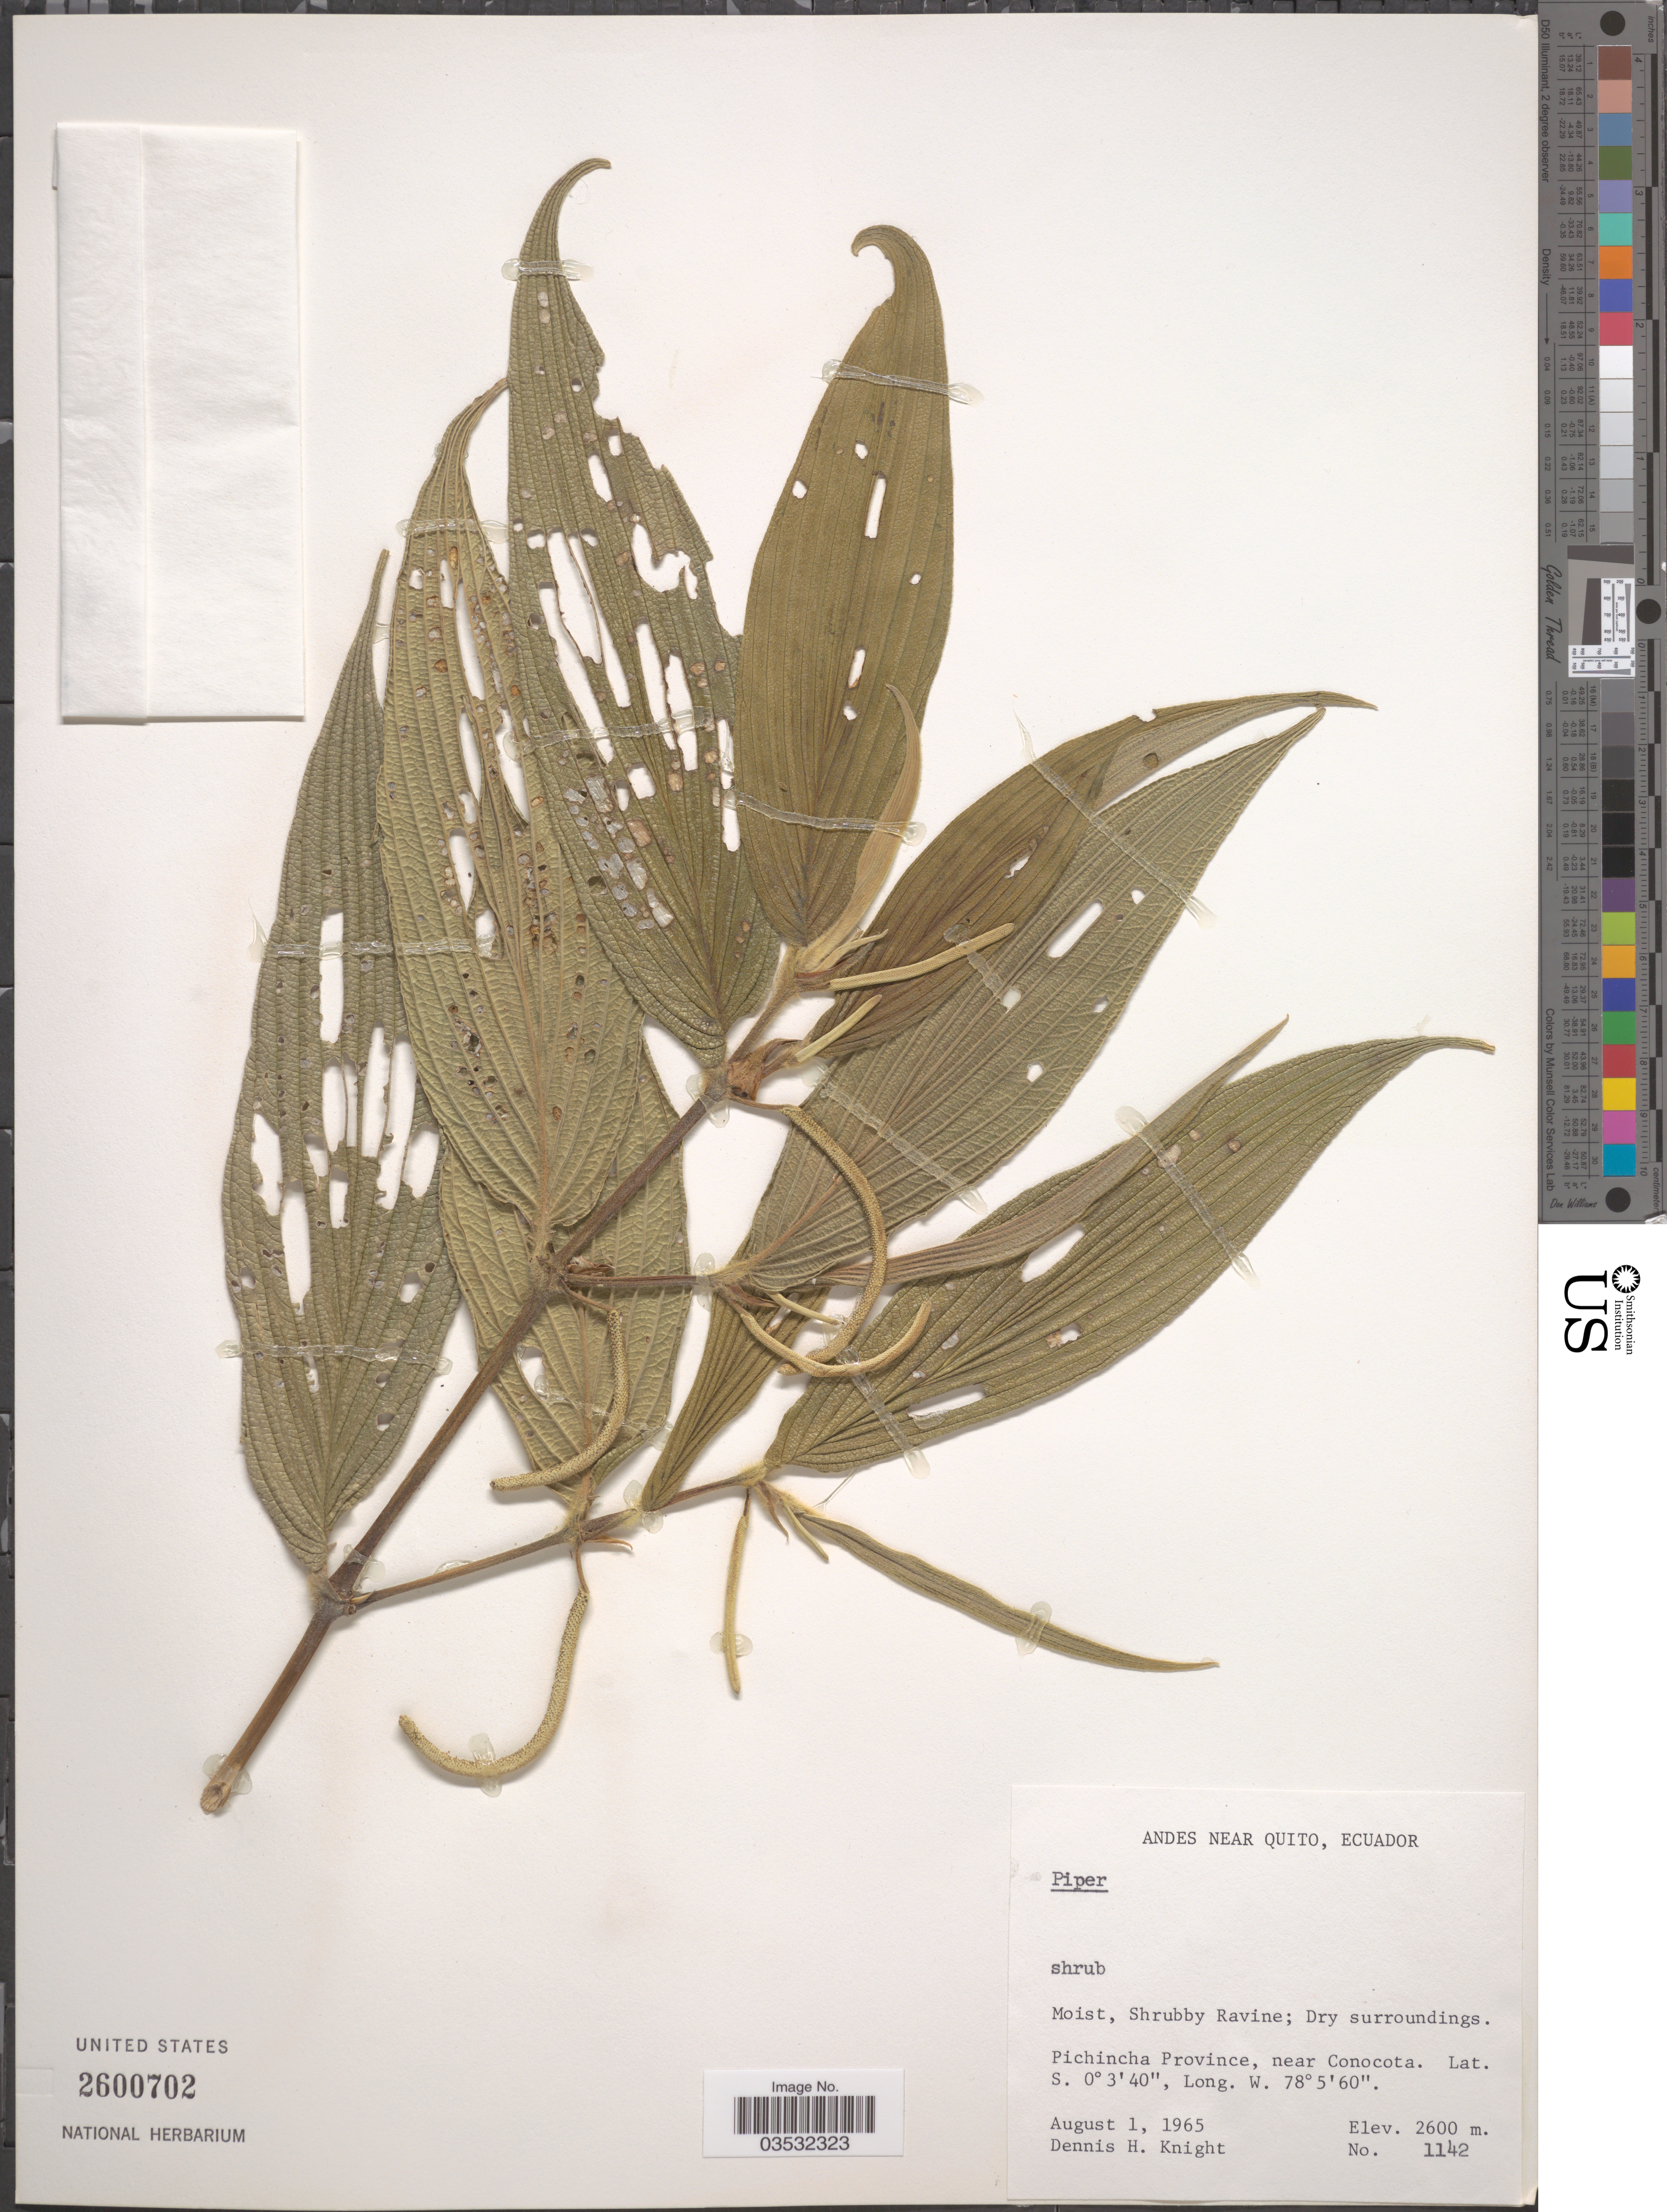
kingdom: Plantae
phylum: Tracheophyta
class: Magnoliopsida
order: Piperales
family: Piperaceae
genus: Piper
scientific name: Piper lanceifolium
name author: Kunth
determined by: Jaramillo, M. Alejandra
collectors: D. Knight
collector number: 1142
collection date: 1965-08-01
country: Ecuador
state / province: Pichincha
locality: Andes near Quito. Near Conocota.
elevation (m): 2600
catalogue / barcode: US 2600702